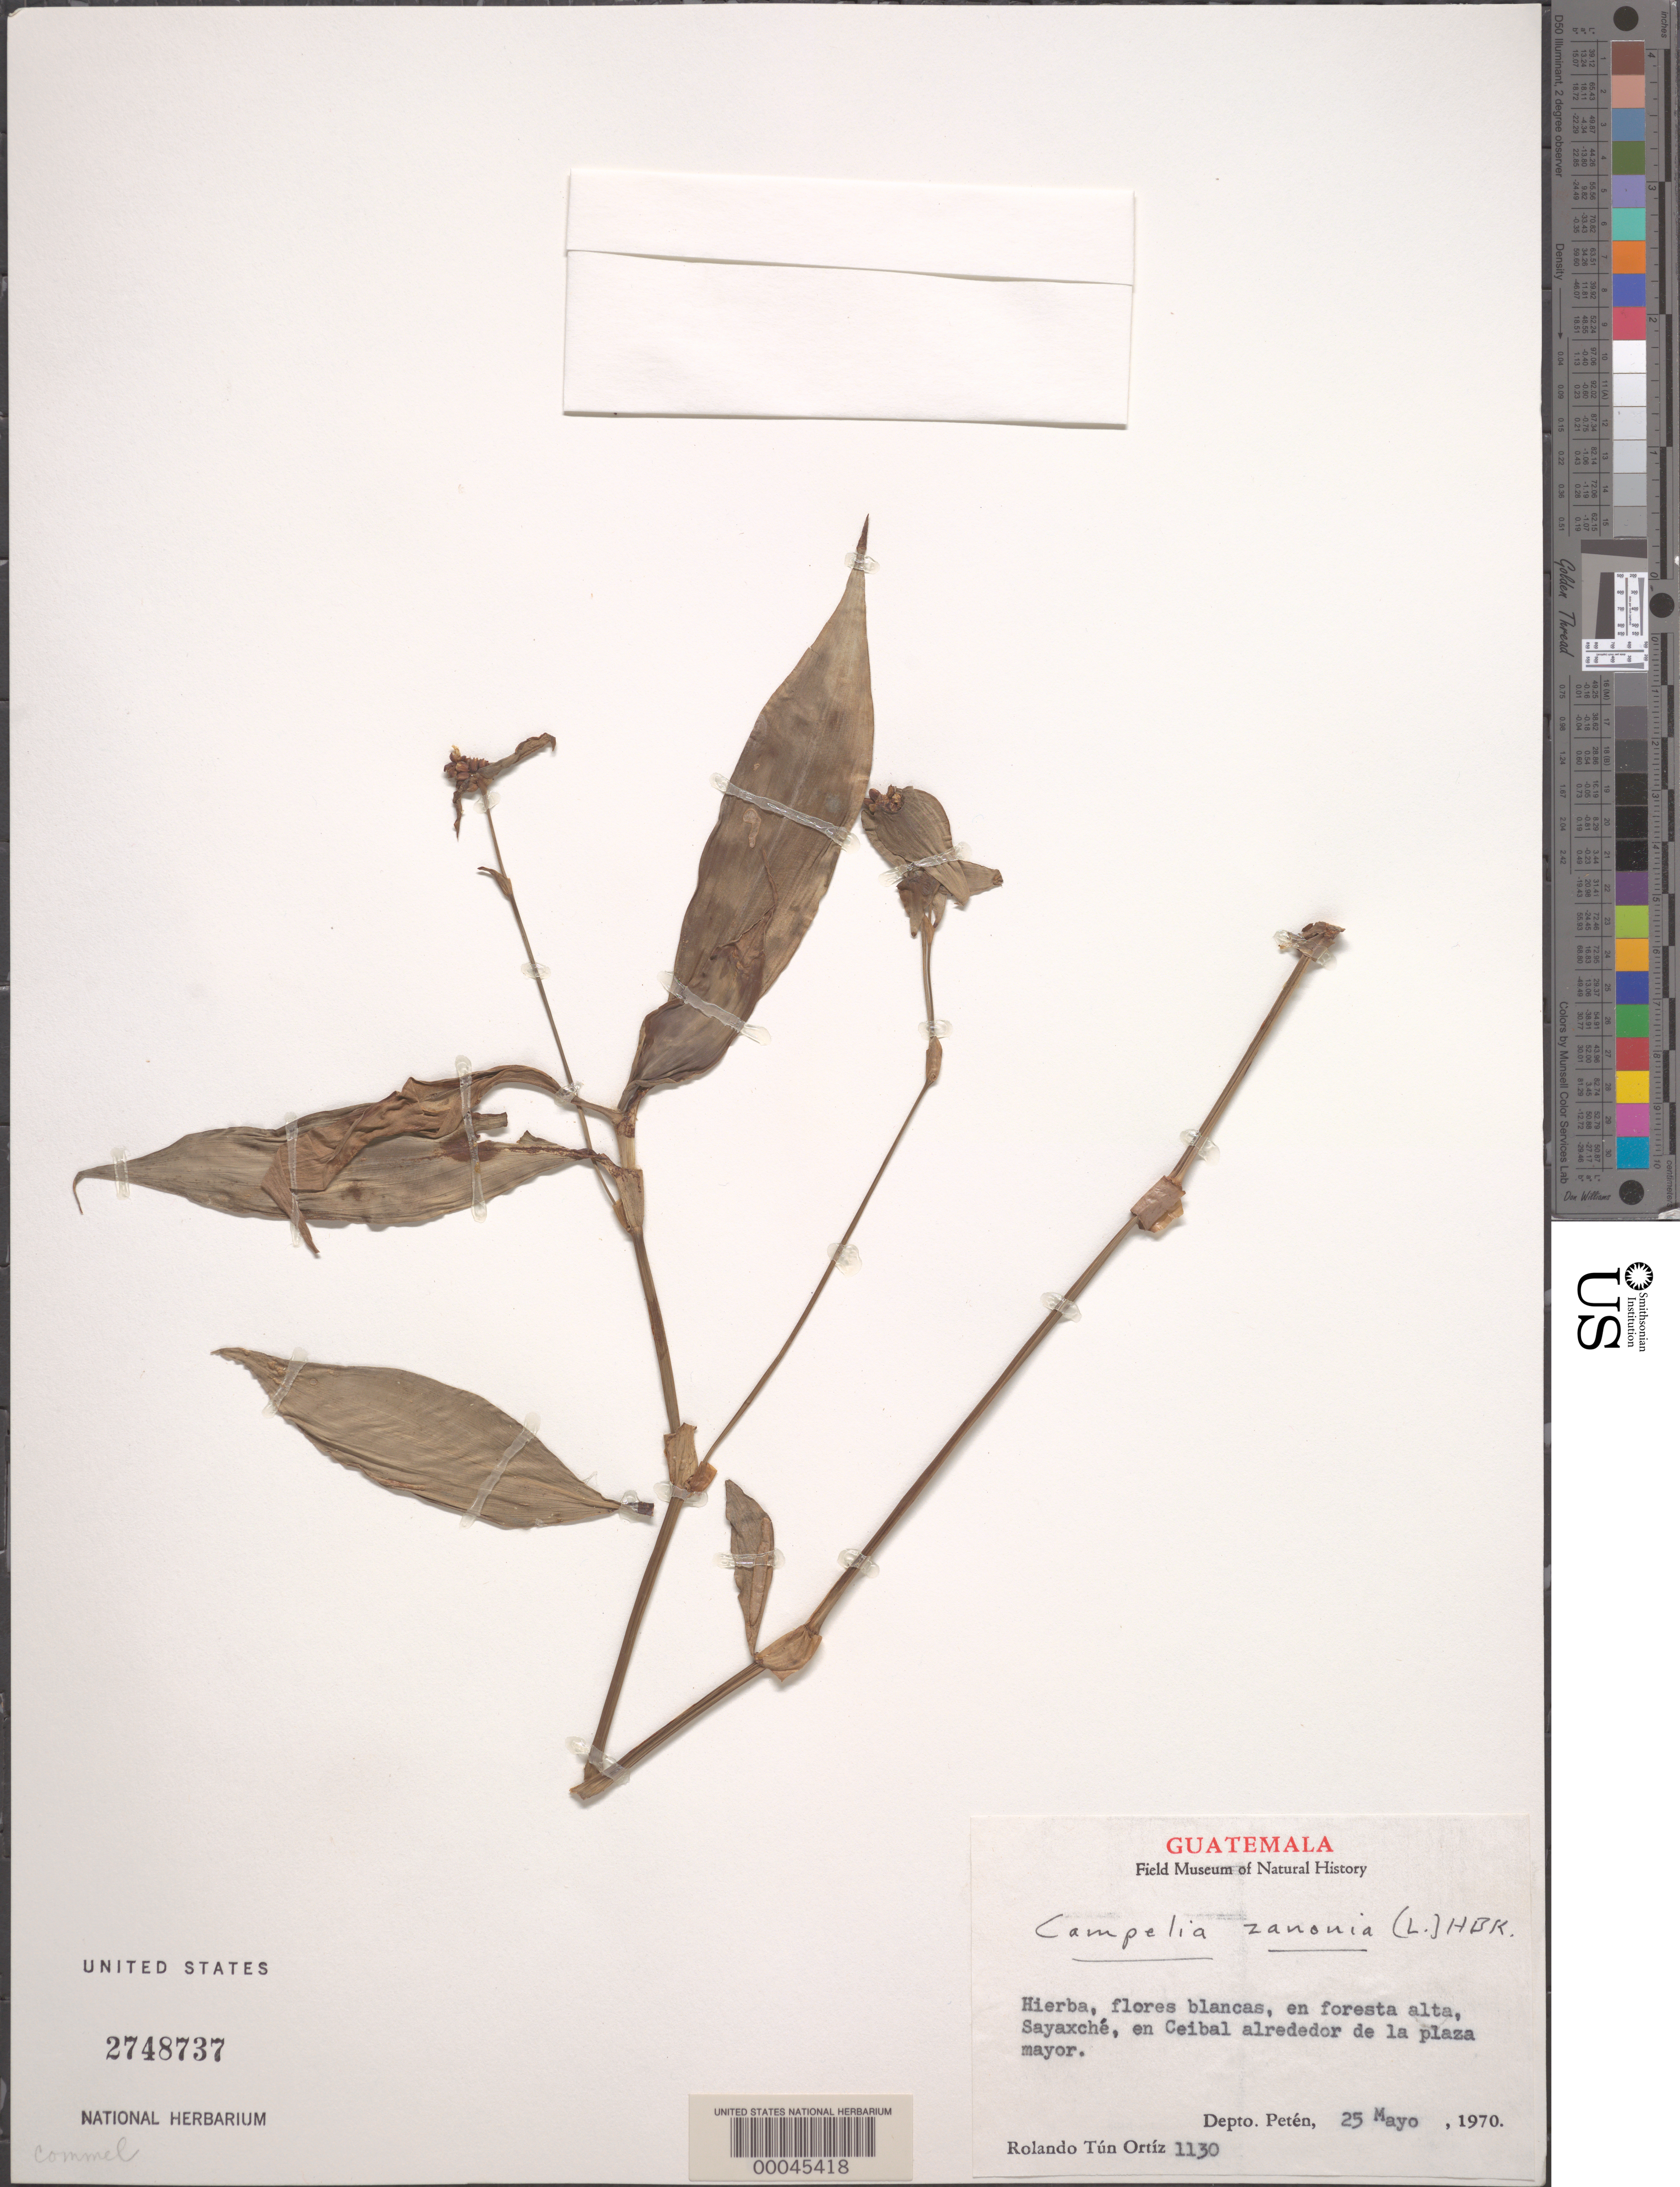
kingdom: Plantae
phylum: Tracheophyta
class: Liliopsida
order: Commelinales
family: Commelinaceae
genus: Tradescantia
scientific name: Tradescantia zanonia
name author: (L.) Sw.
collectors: R. Tún Ortiz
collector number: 1130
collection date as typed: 25 May 1970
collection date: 1970-05-25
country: Guatemala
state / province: El Petén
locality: Sayaxche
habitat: High forest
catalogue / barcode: US 2748737